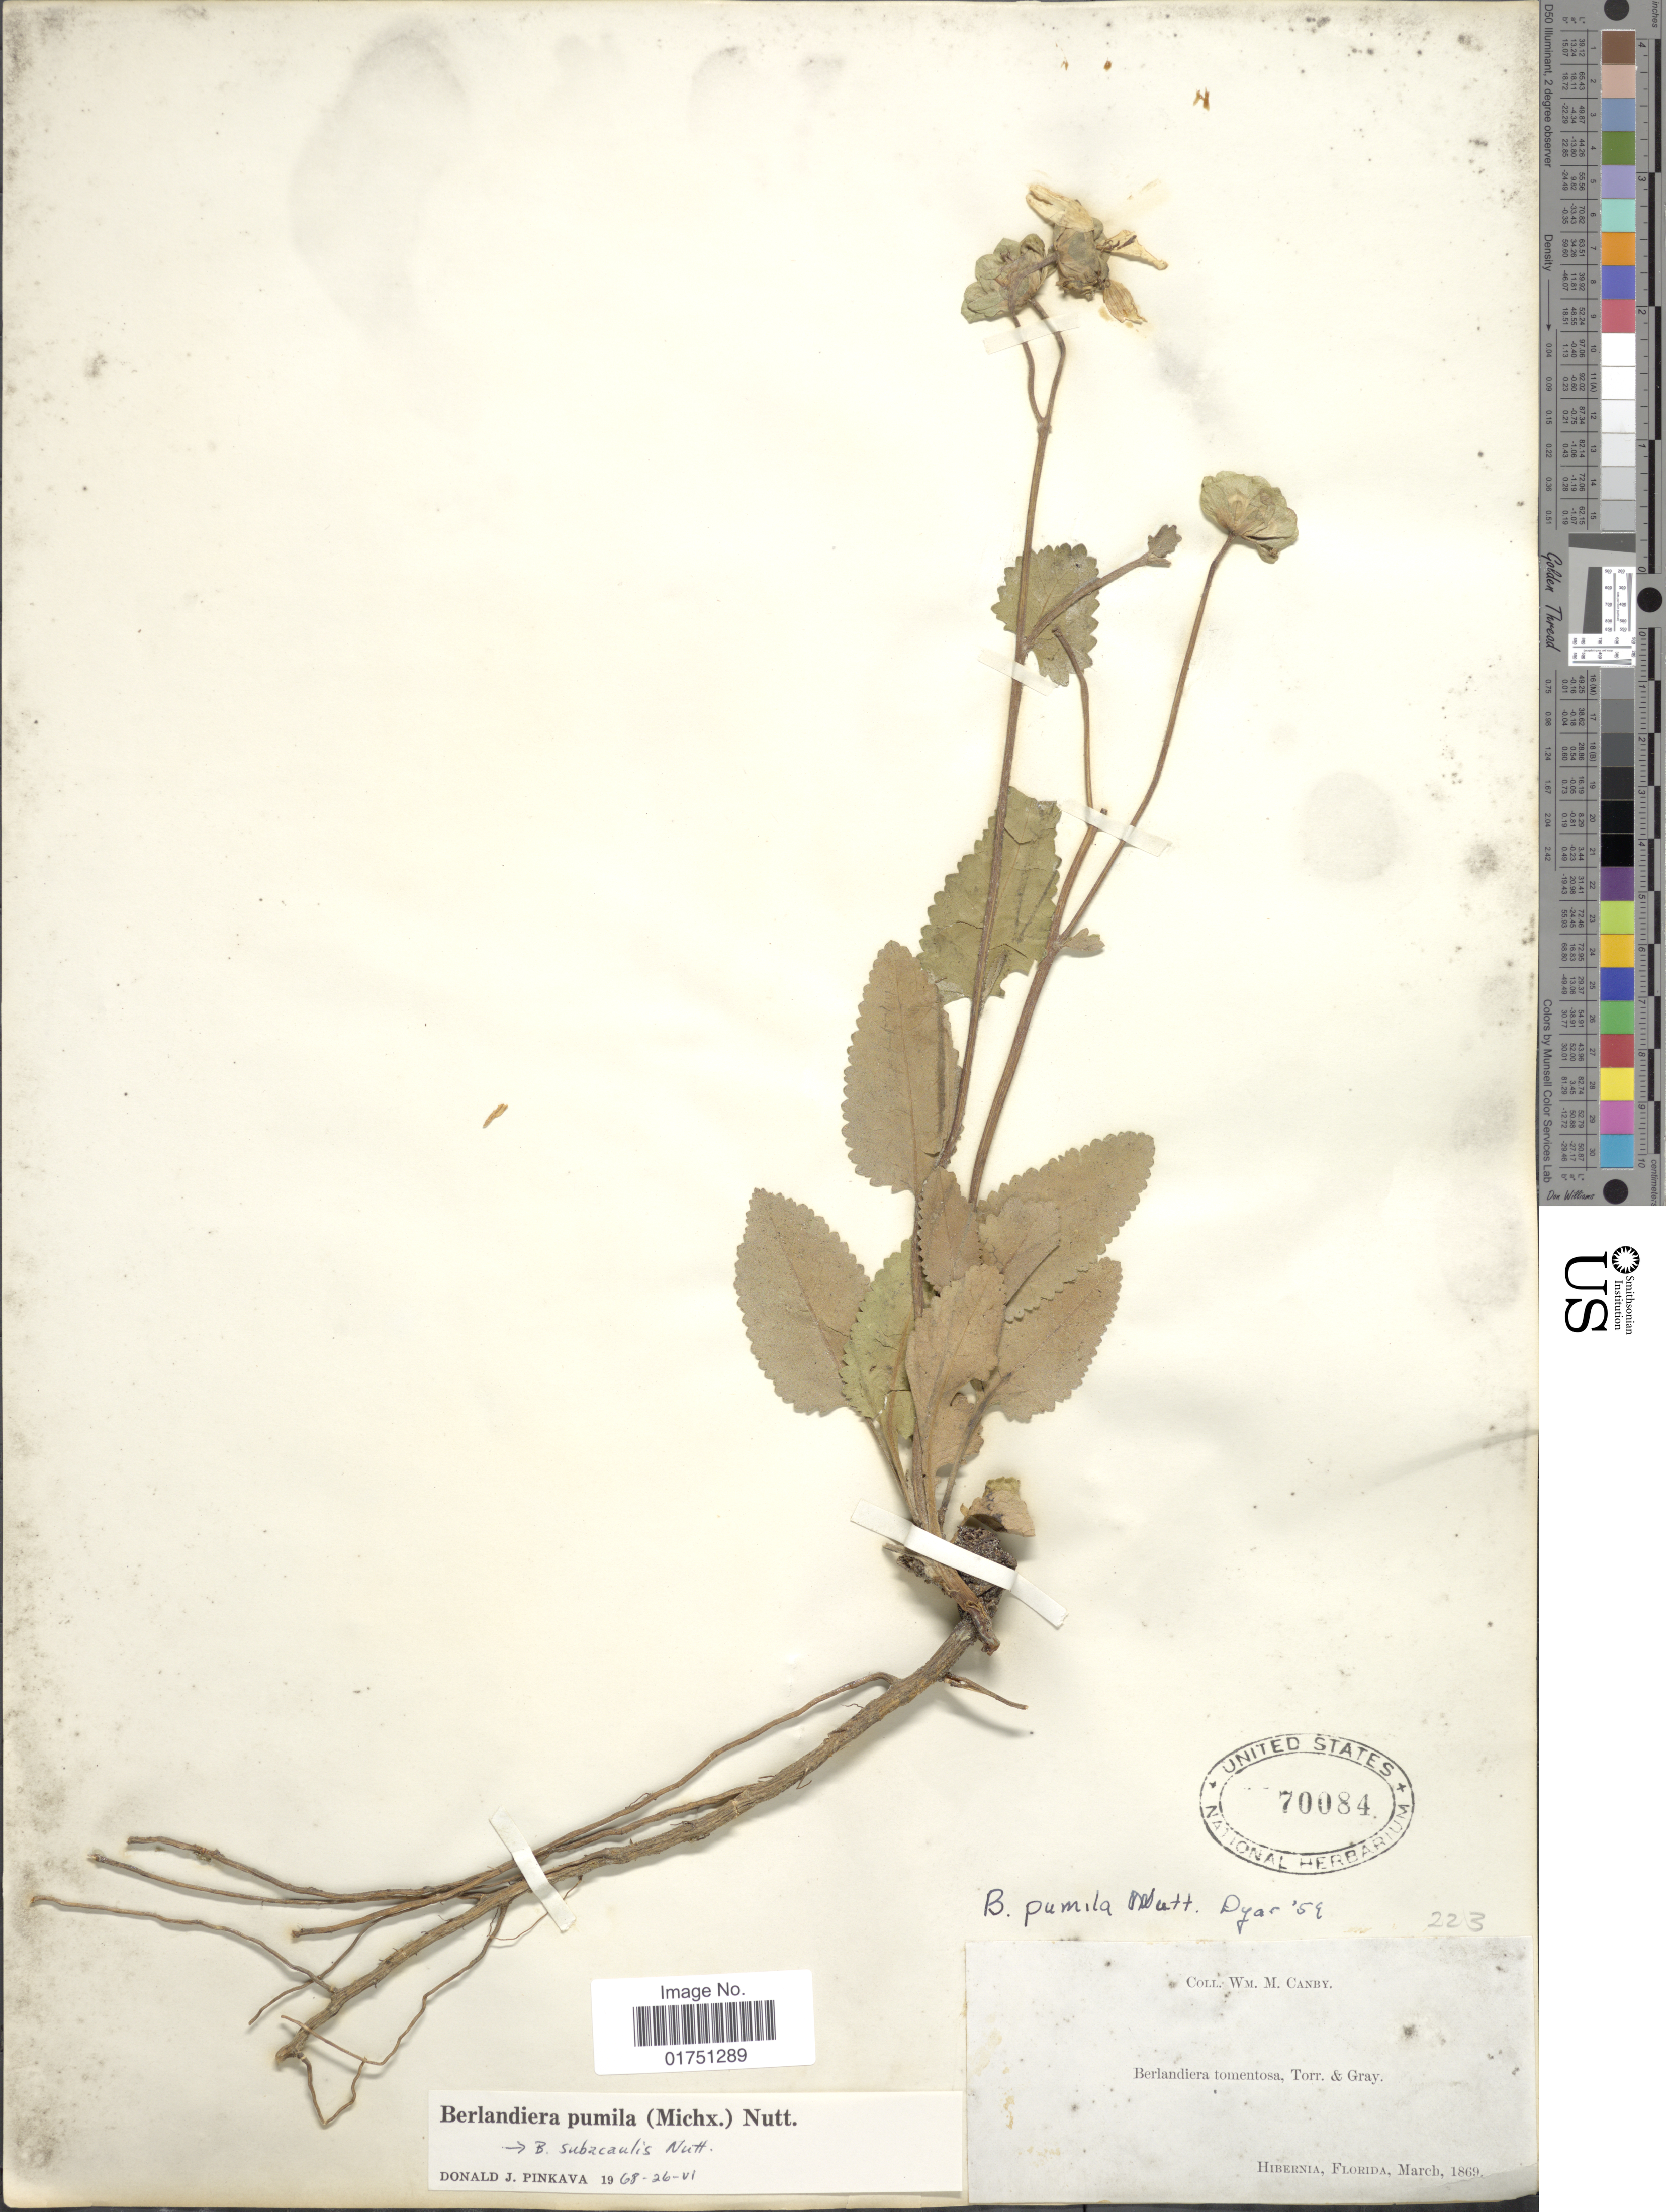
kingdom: Plantae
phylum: Tracheophyta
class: Magnoliopsida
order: Asterales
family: Asteraceae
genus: Berlandiera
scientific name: Berlandiera pumila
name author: (Michx.) Nutt.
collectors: W. M. Canby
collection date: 1869-03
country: United States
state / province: Florida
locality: Hibernia, Florida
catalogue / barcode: US 70084